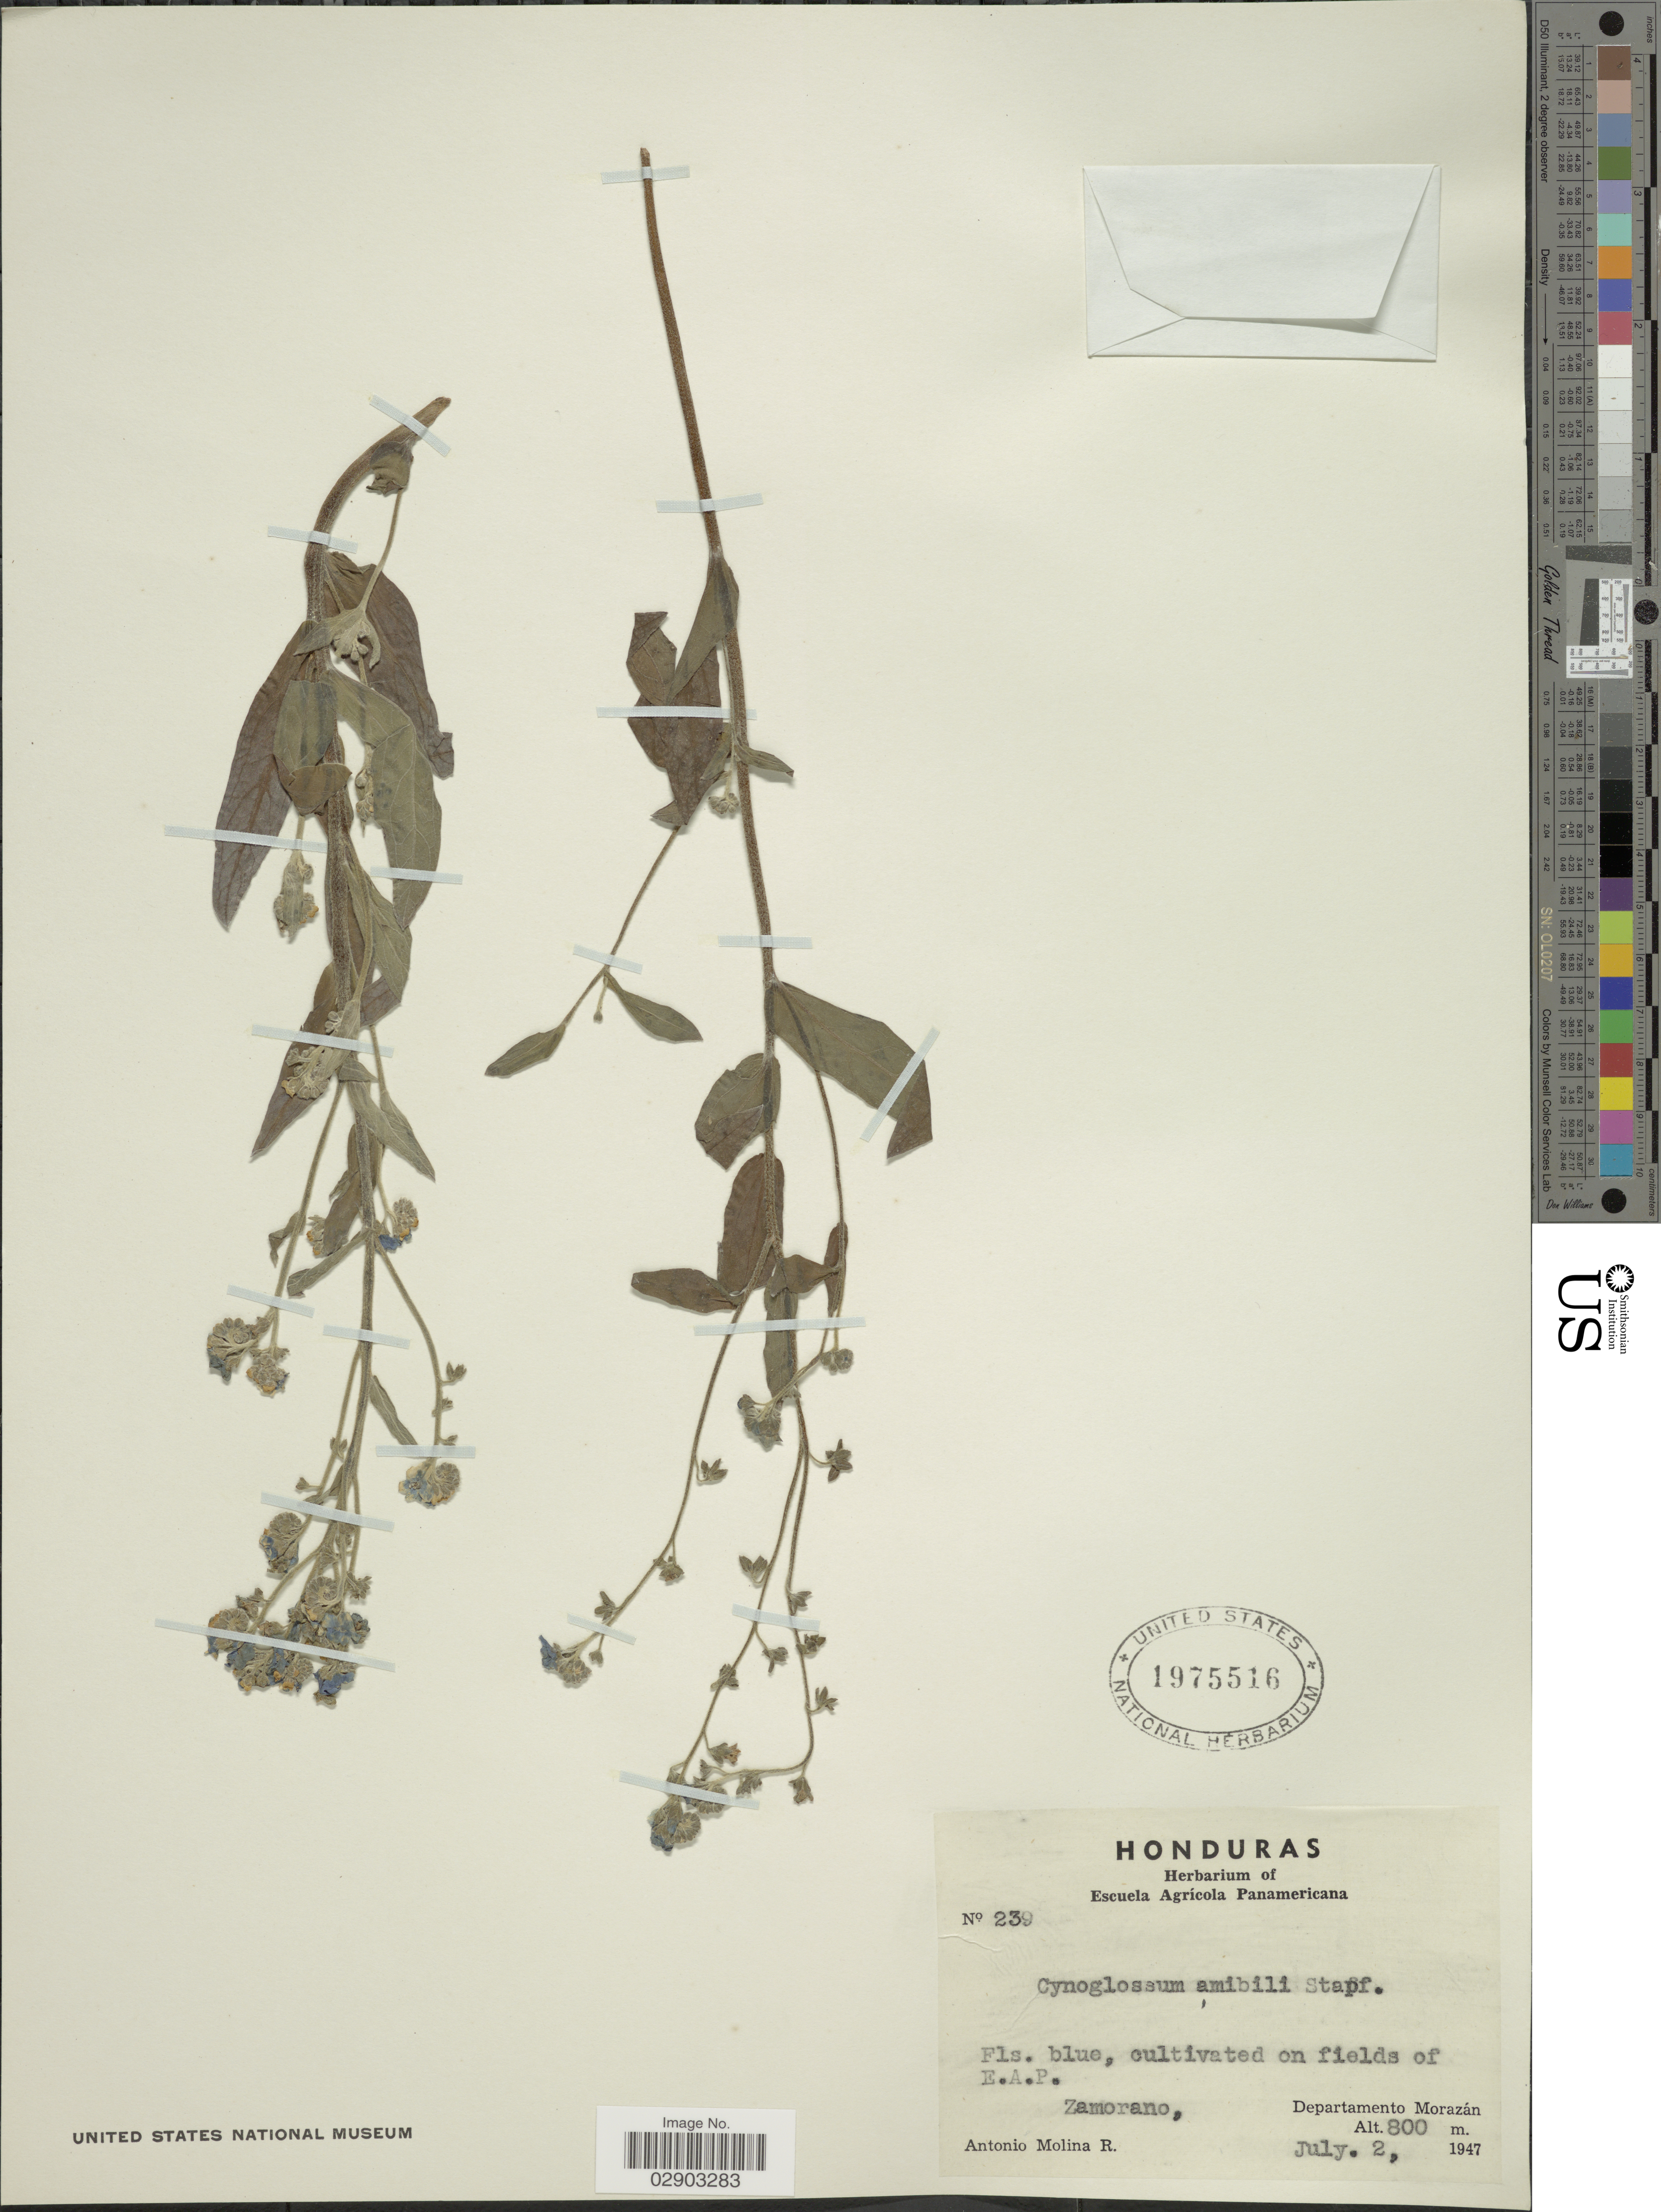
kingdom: Plantae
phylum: Tracheophyta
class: Magnoliopsida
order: Boraginales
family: Boraginaceae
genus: Cynoglossum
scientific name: Cynoglossum amabile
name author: Stapf & J.R. Drumm.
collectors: A. Molina R.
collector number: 239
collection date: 1947-07-02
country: Honduras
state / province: Fco. Morazán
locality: Cultivated on fields of E.A.P. Zamorano, Departamento Morazán.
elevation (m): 800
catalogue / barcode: US 1975516